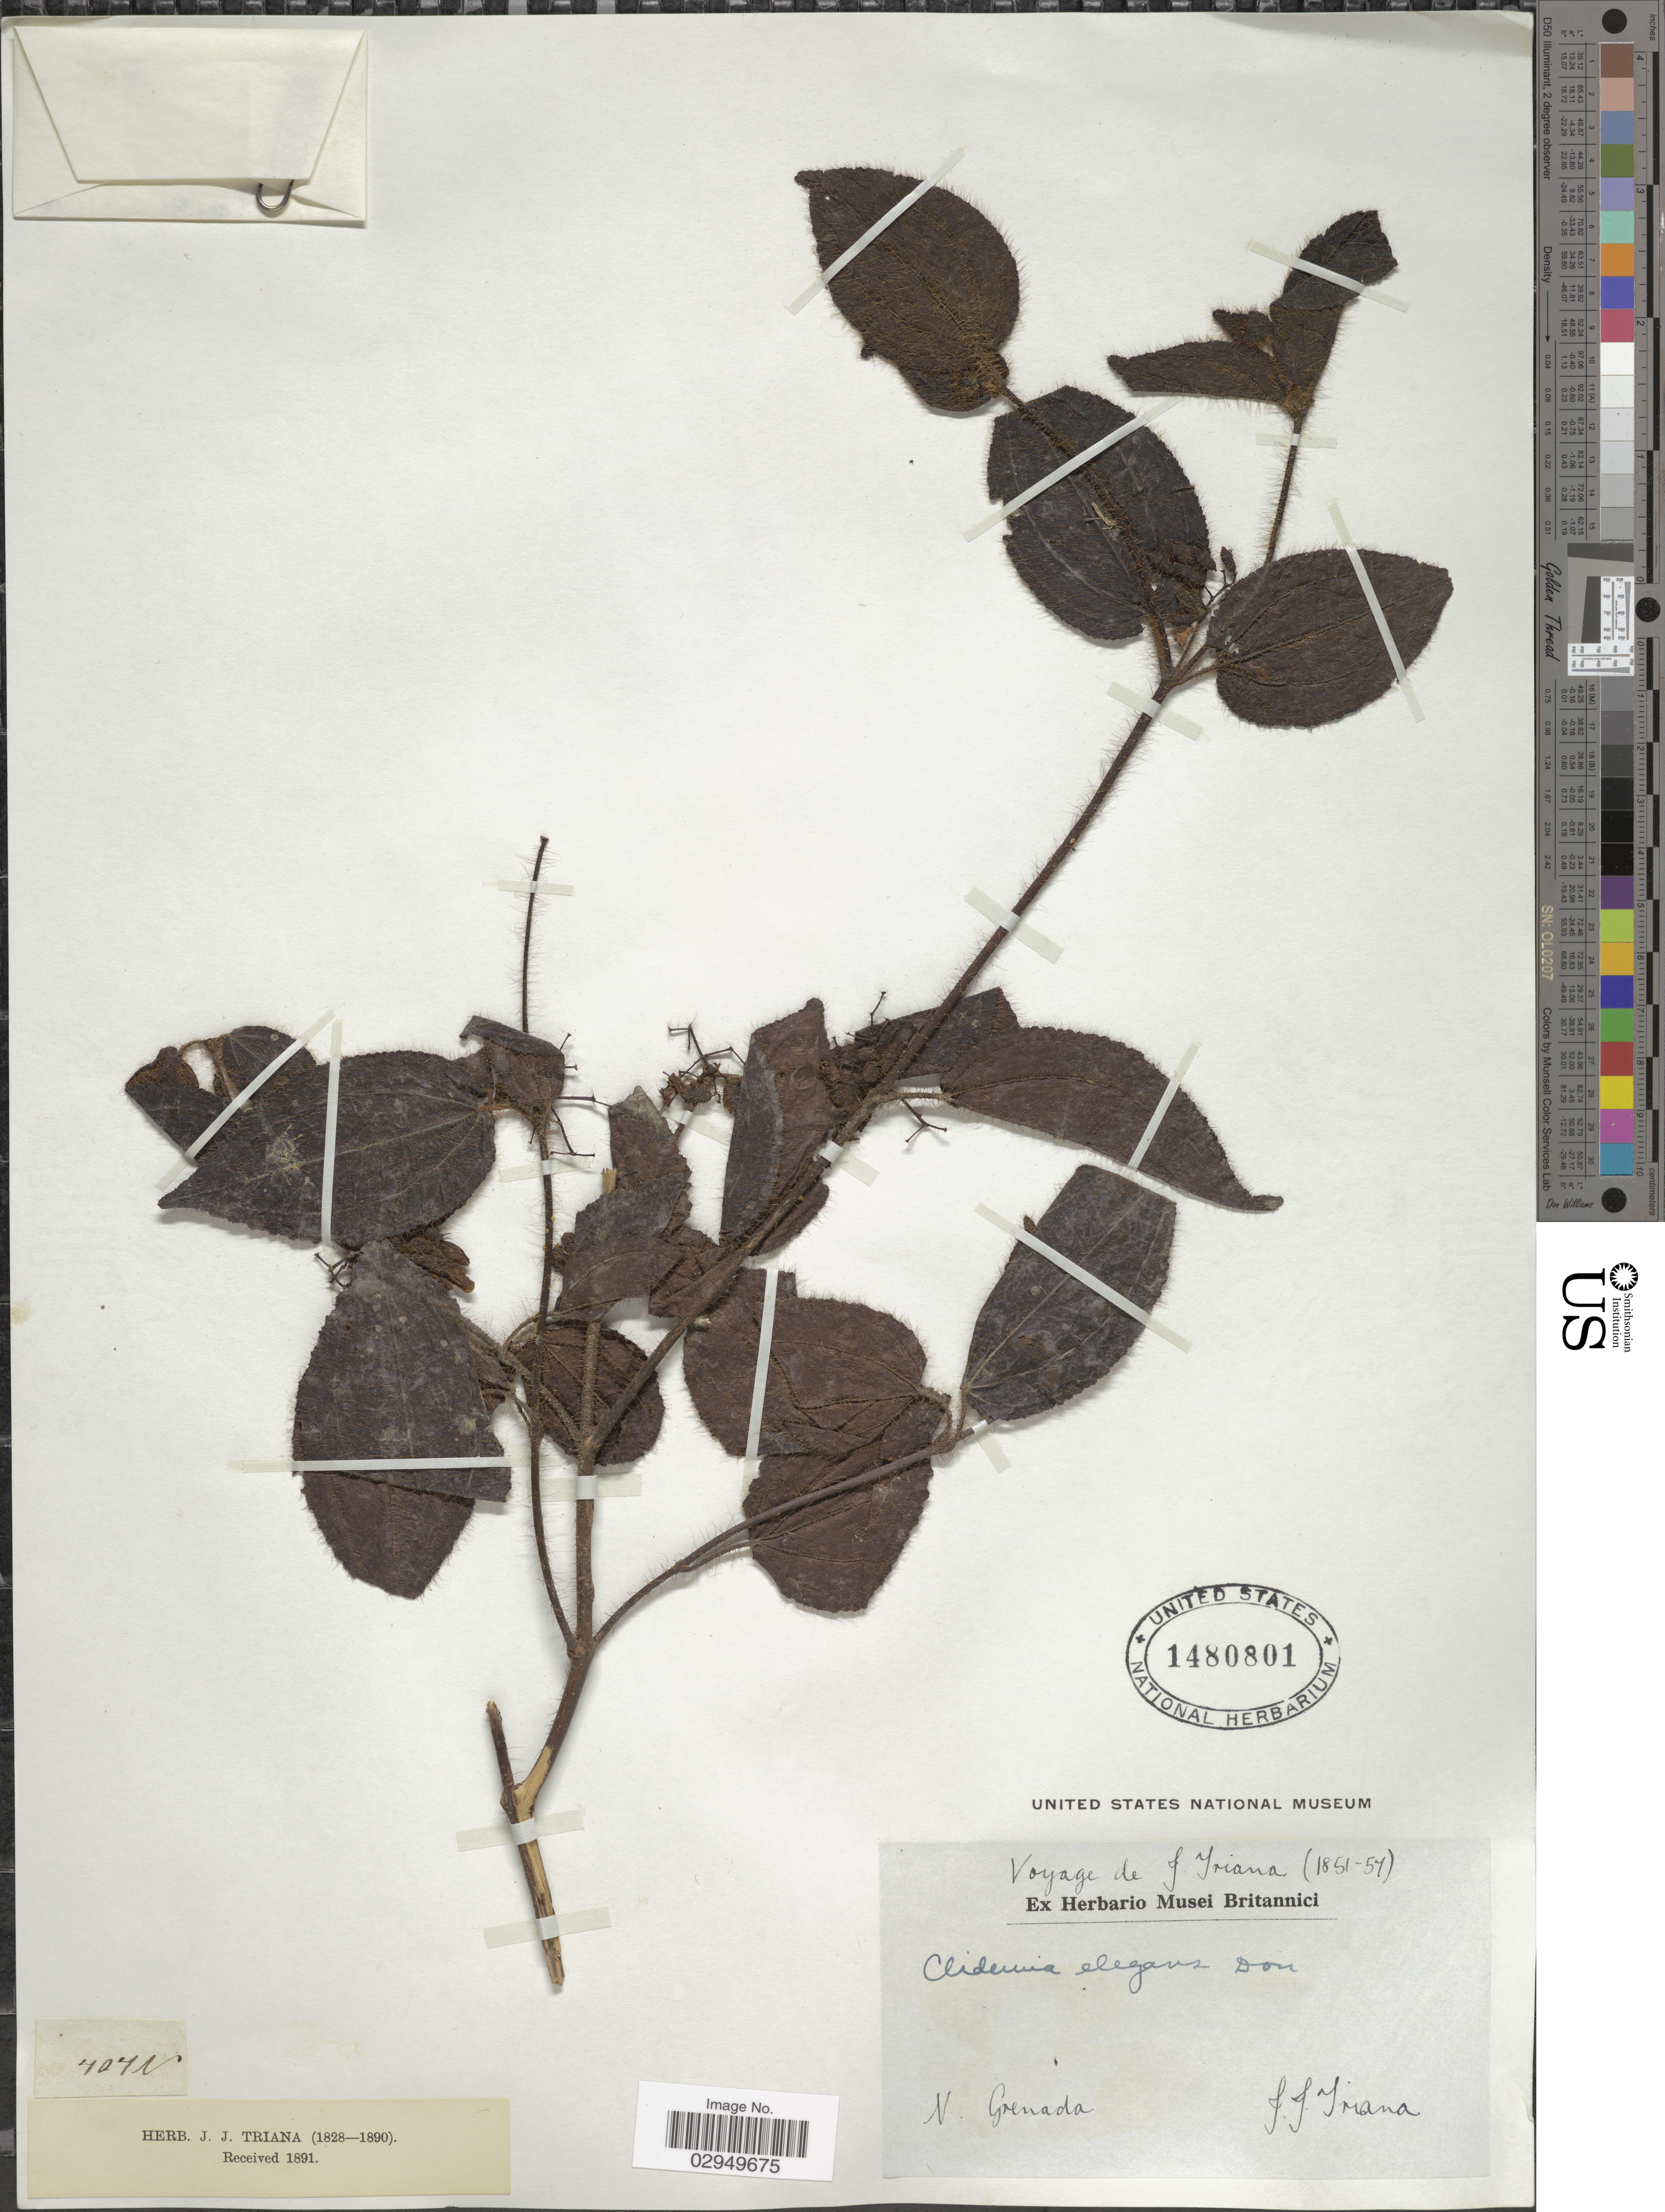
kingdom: Plantae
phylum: Tracheophyta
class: Magnoliopsida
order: Myrtales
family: Melastomataceae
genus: Clidemia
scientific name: Clidemia hirta var. elegans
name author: (Aubl.) Griseb.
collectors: J. J. Triana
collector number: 7071*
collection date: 1851/1857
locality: N. Grenada.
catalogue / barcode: US 1480801